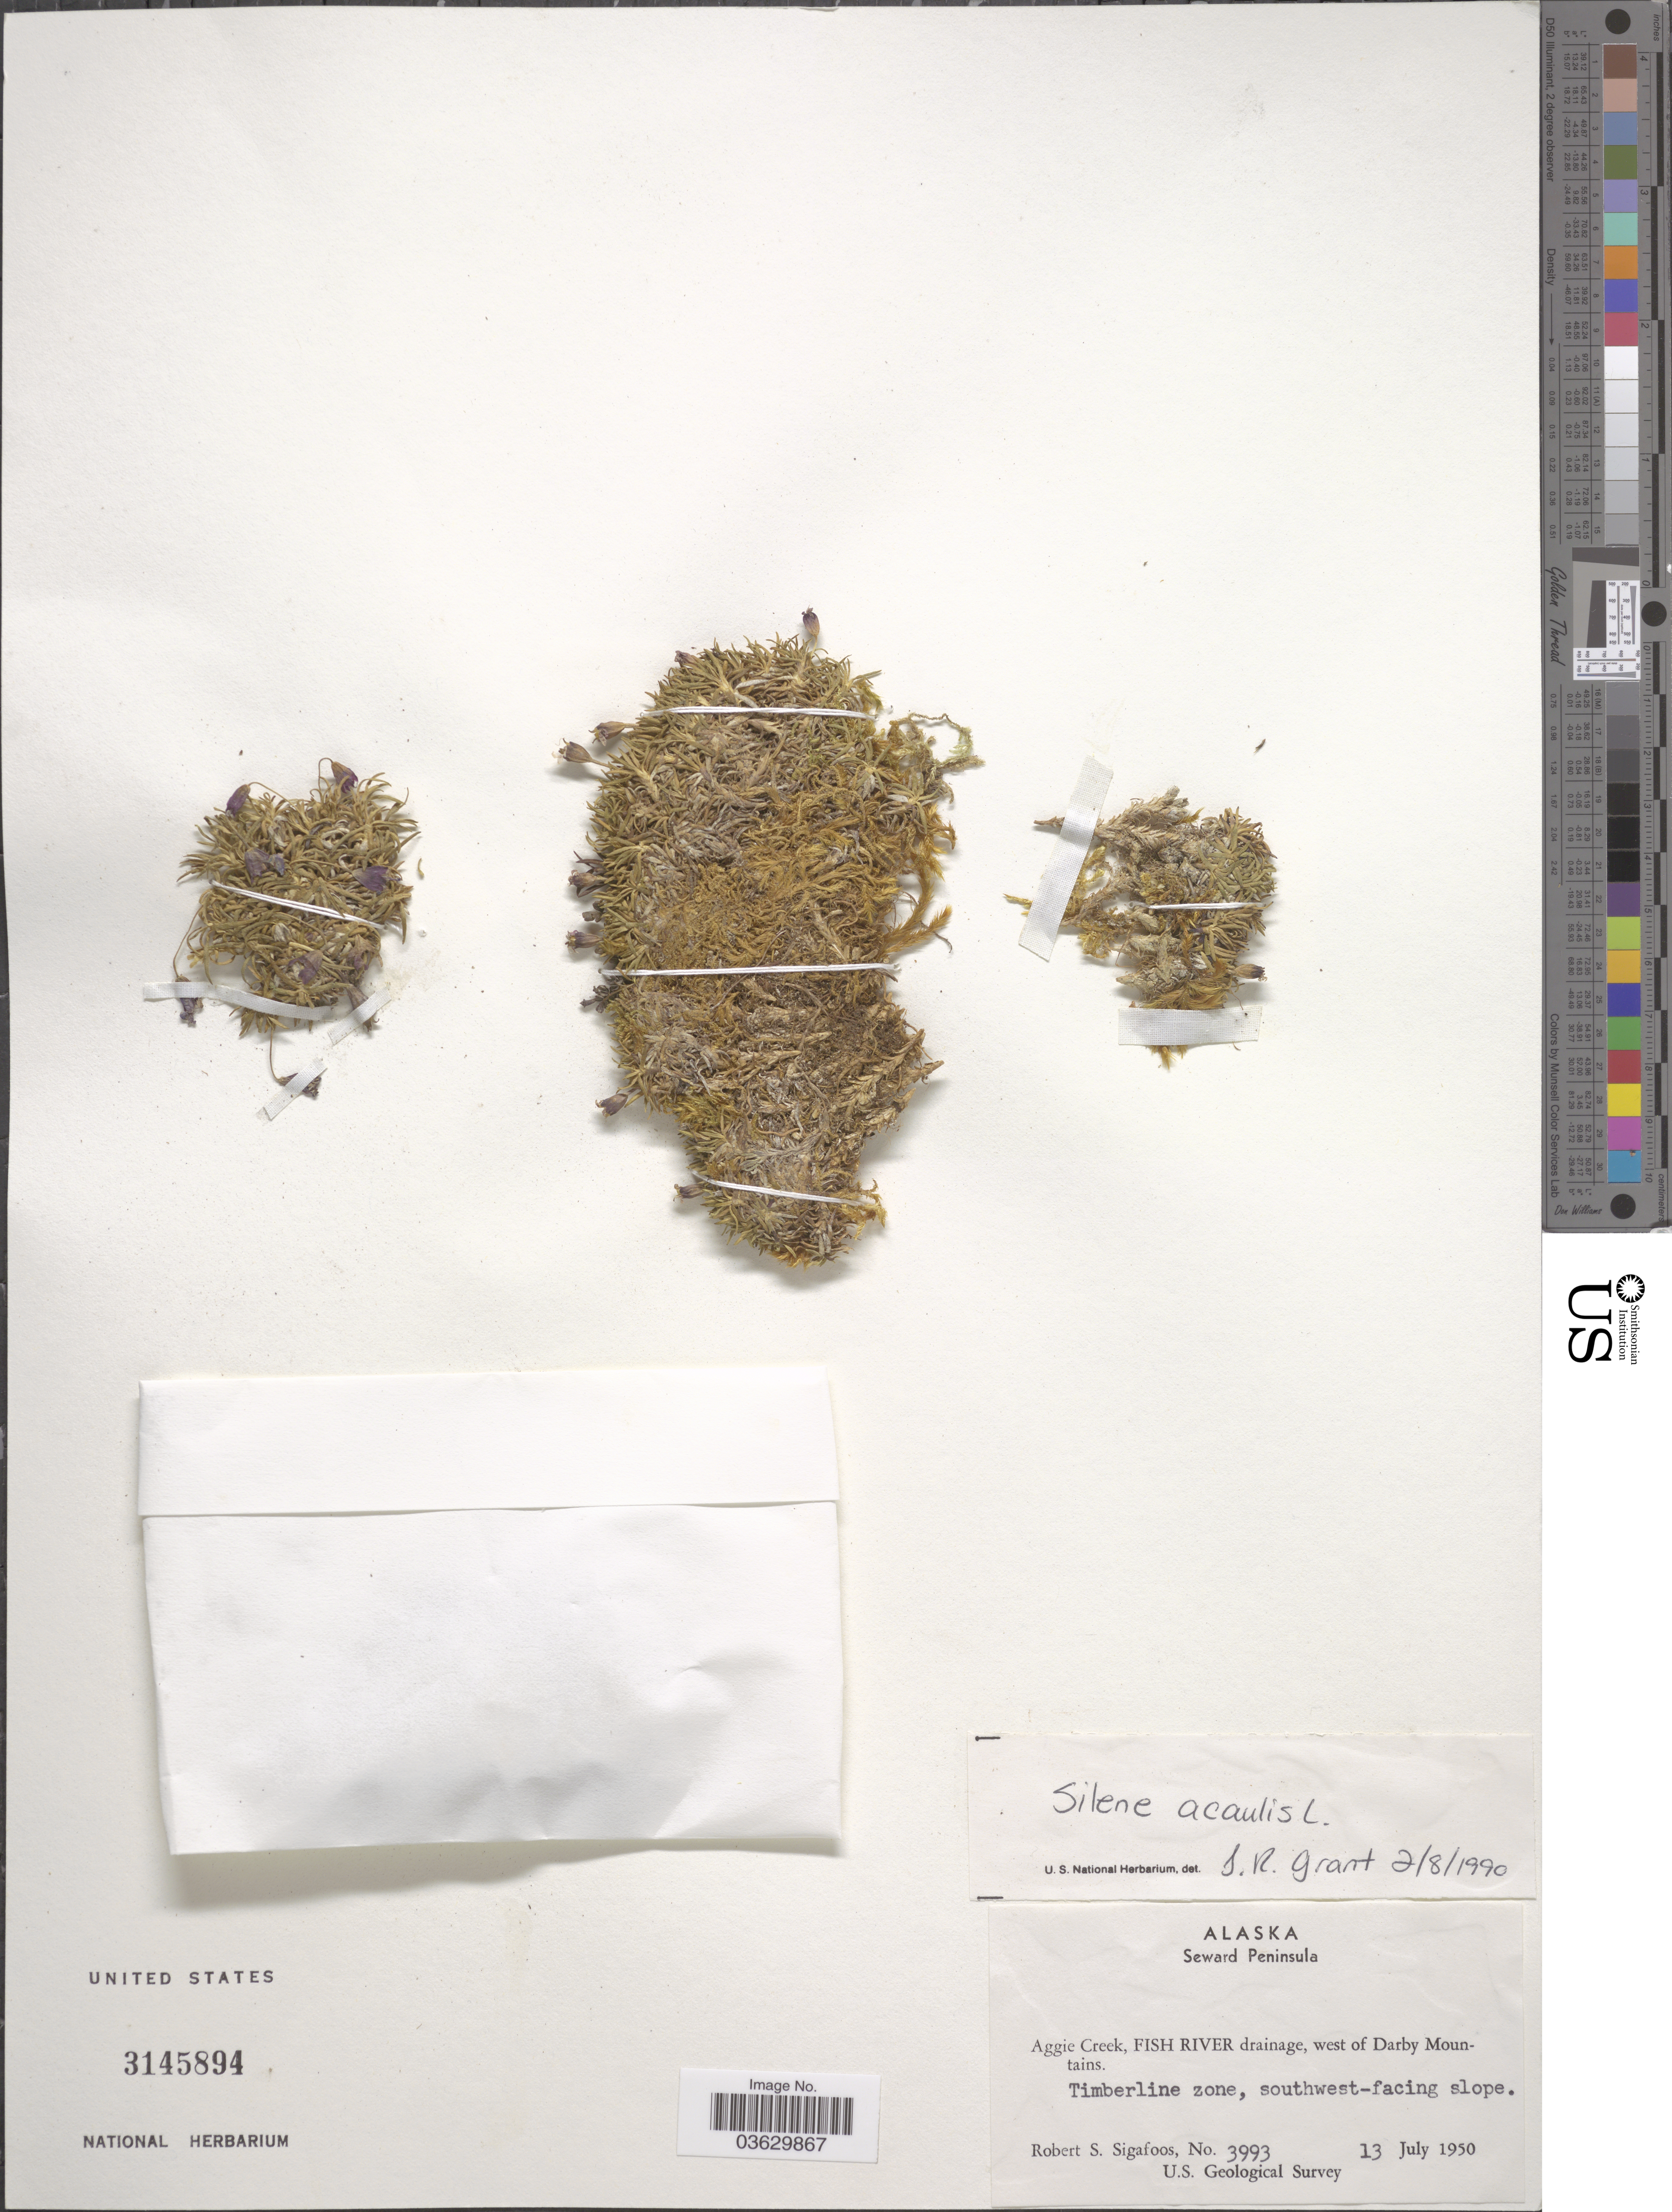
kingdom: Plantae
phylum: Tracheophyta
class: Magnoliopsida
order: Caryophyllales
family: Caryophyllaceae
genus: Silene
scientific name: Silene acaulis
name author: (L.) Jacq.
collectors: R. Sigafoos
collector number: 3993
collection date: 1950-07-13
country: United States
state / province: Alaska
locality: Seward Peninsula. Aggie Creek, Fish River drainage, west of Darby Mountains. Timberline zone, southwest-facing slope.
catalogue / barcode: US 3145894